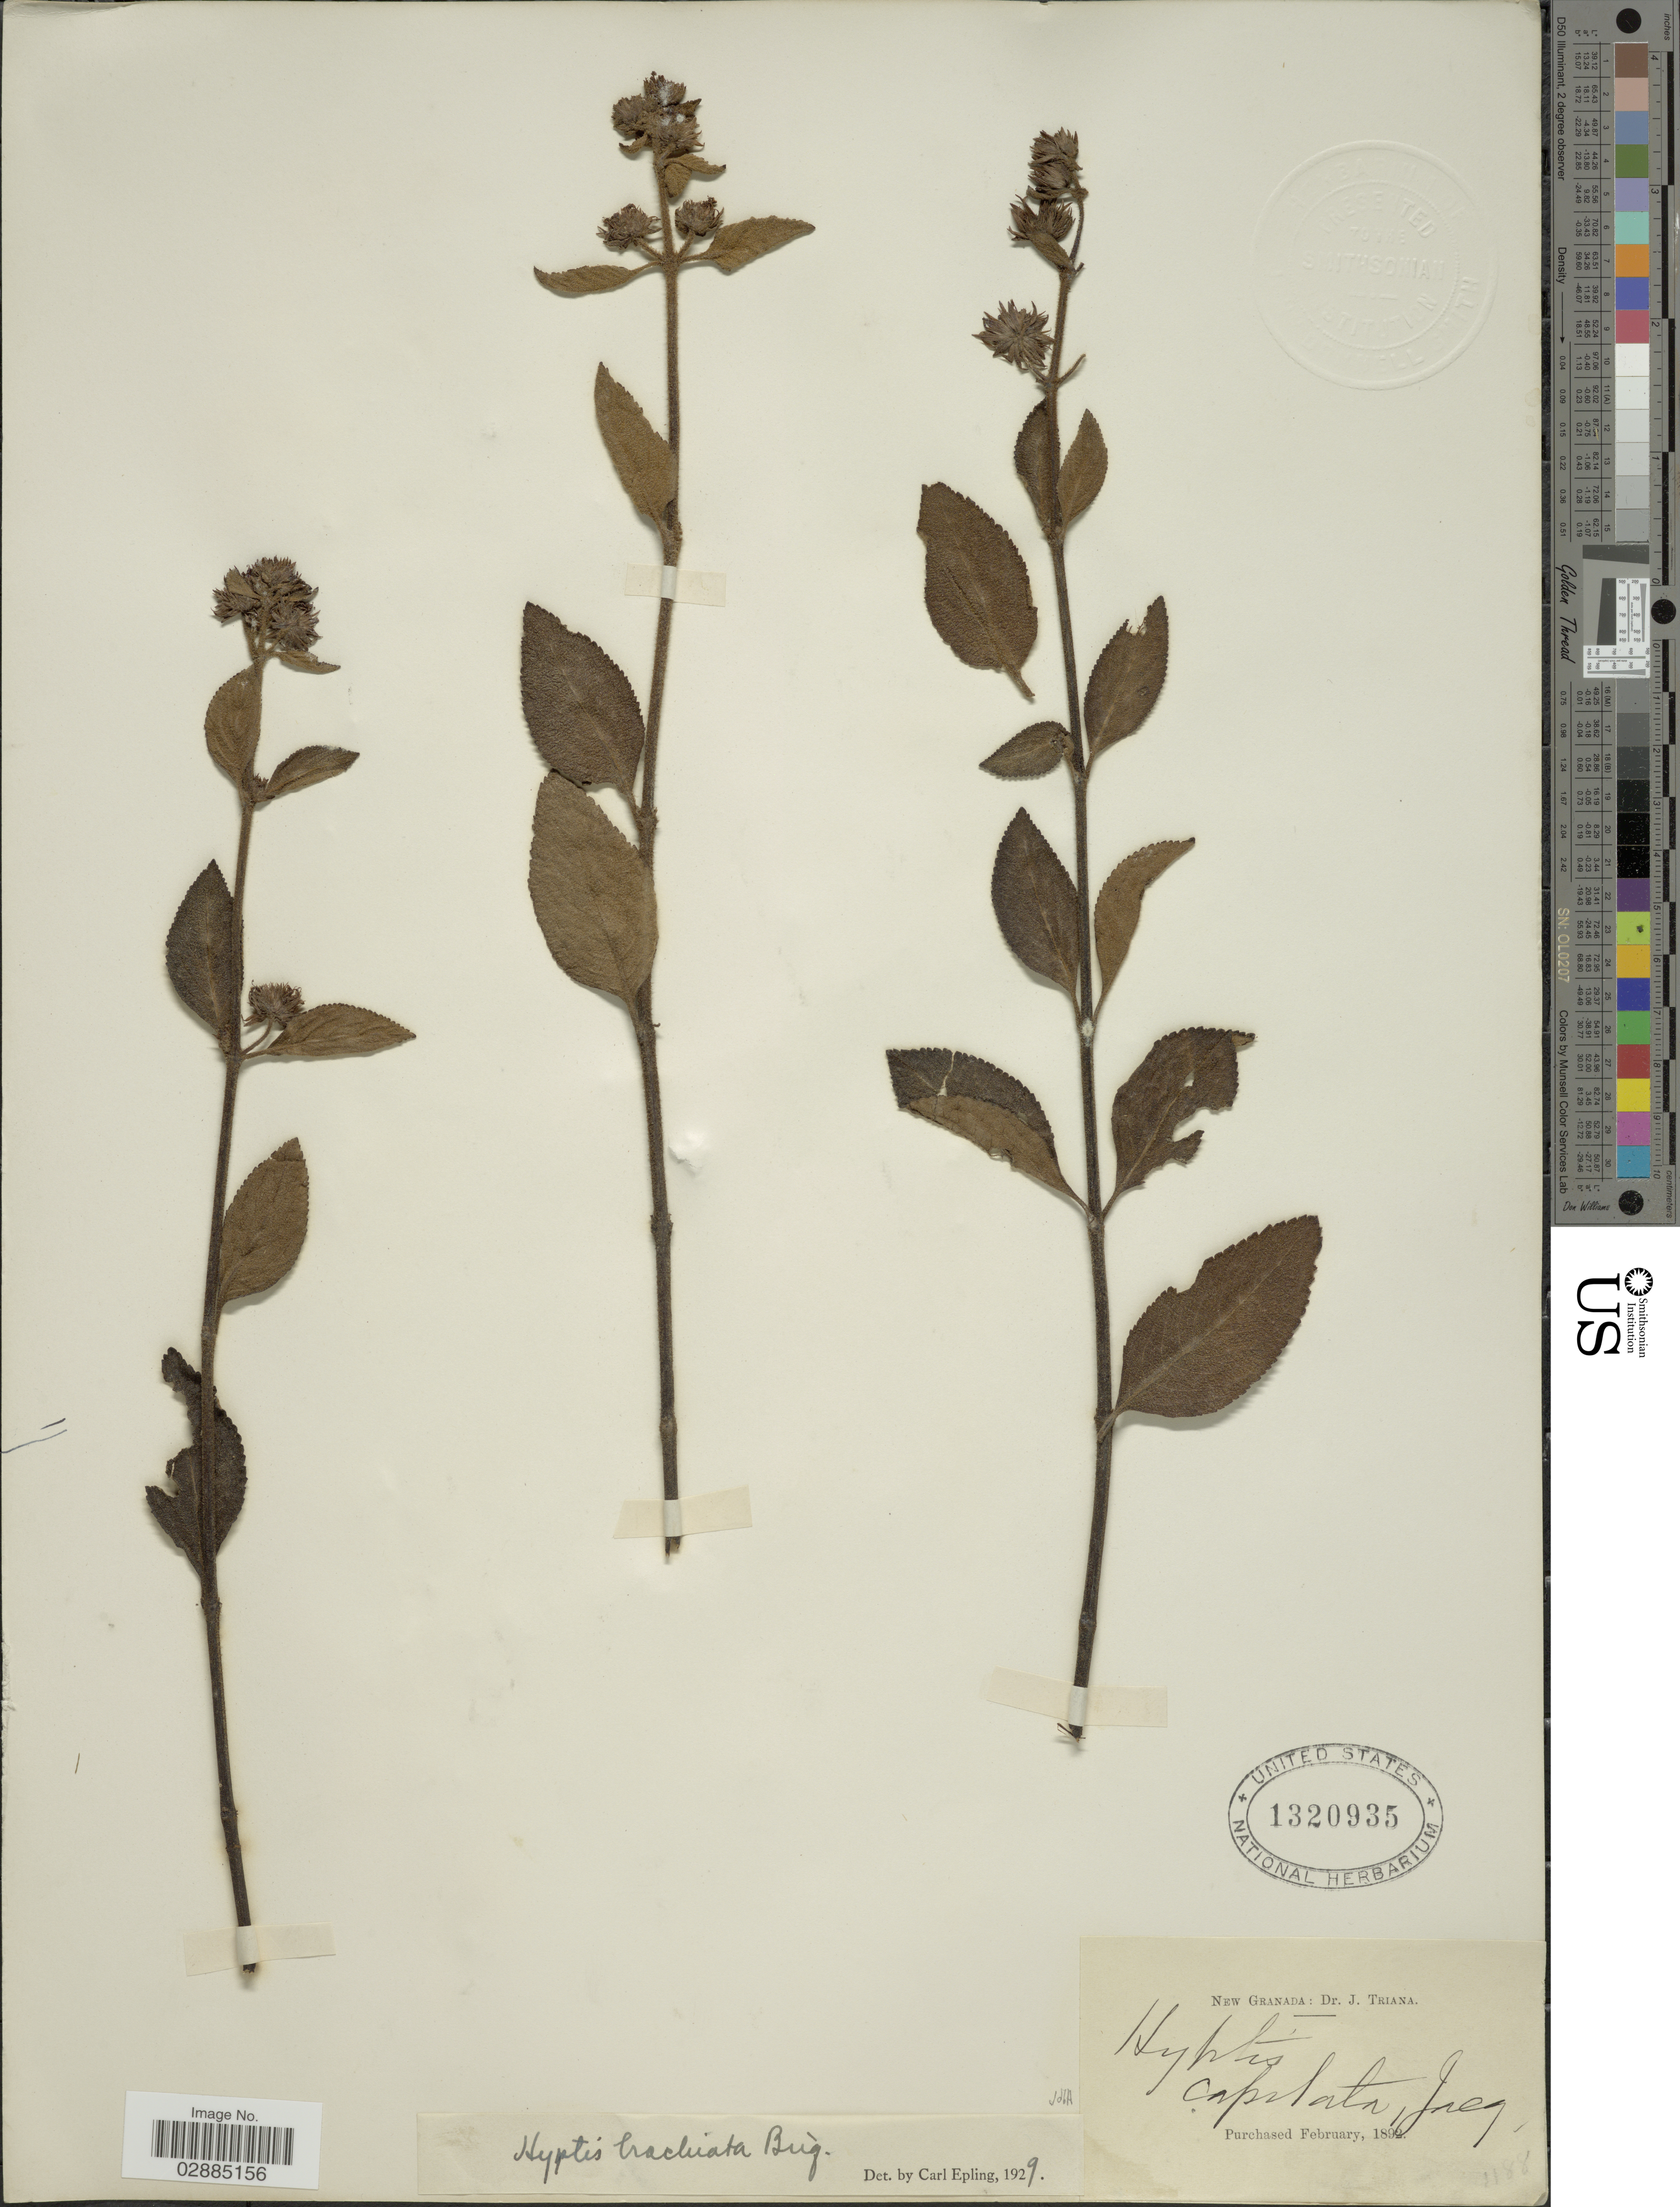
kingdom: Plantae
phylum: Tracheophyta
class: Magnoliopsida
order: Lamiales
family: Lamiaceae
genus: Hyptis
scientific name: Hyptis brachiata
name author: Briq.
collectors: J. Triana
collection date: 1892-02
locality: New Granada.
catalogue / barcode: US 1320935